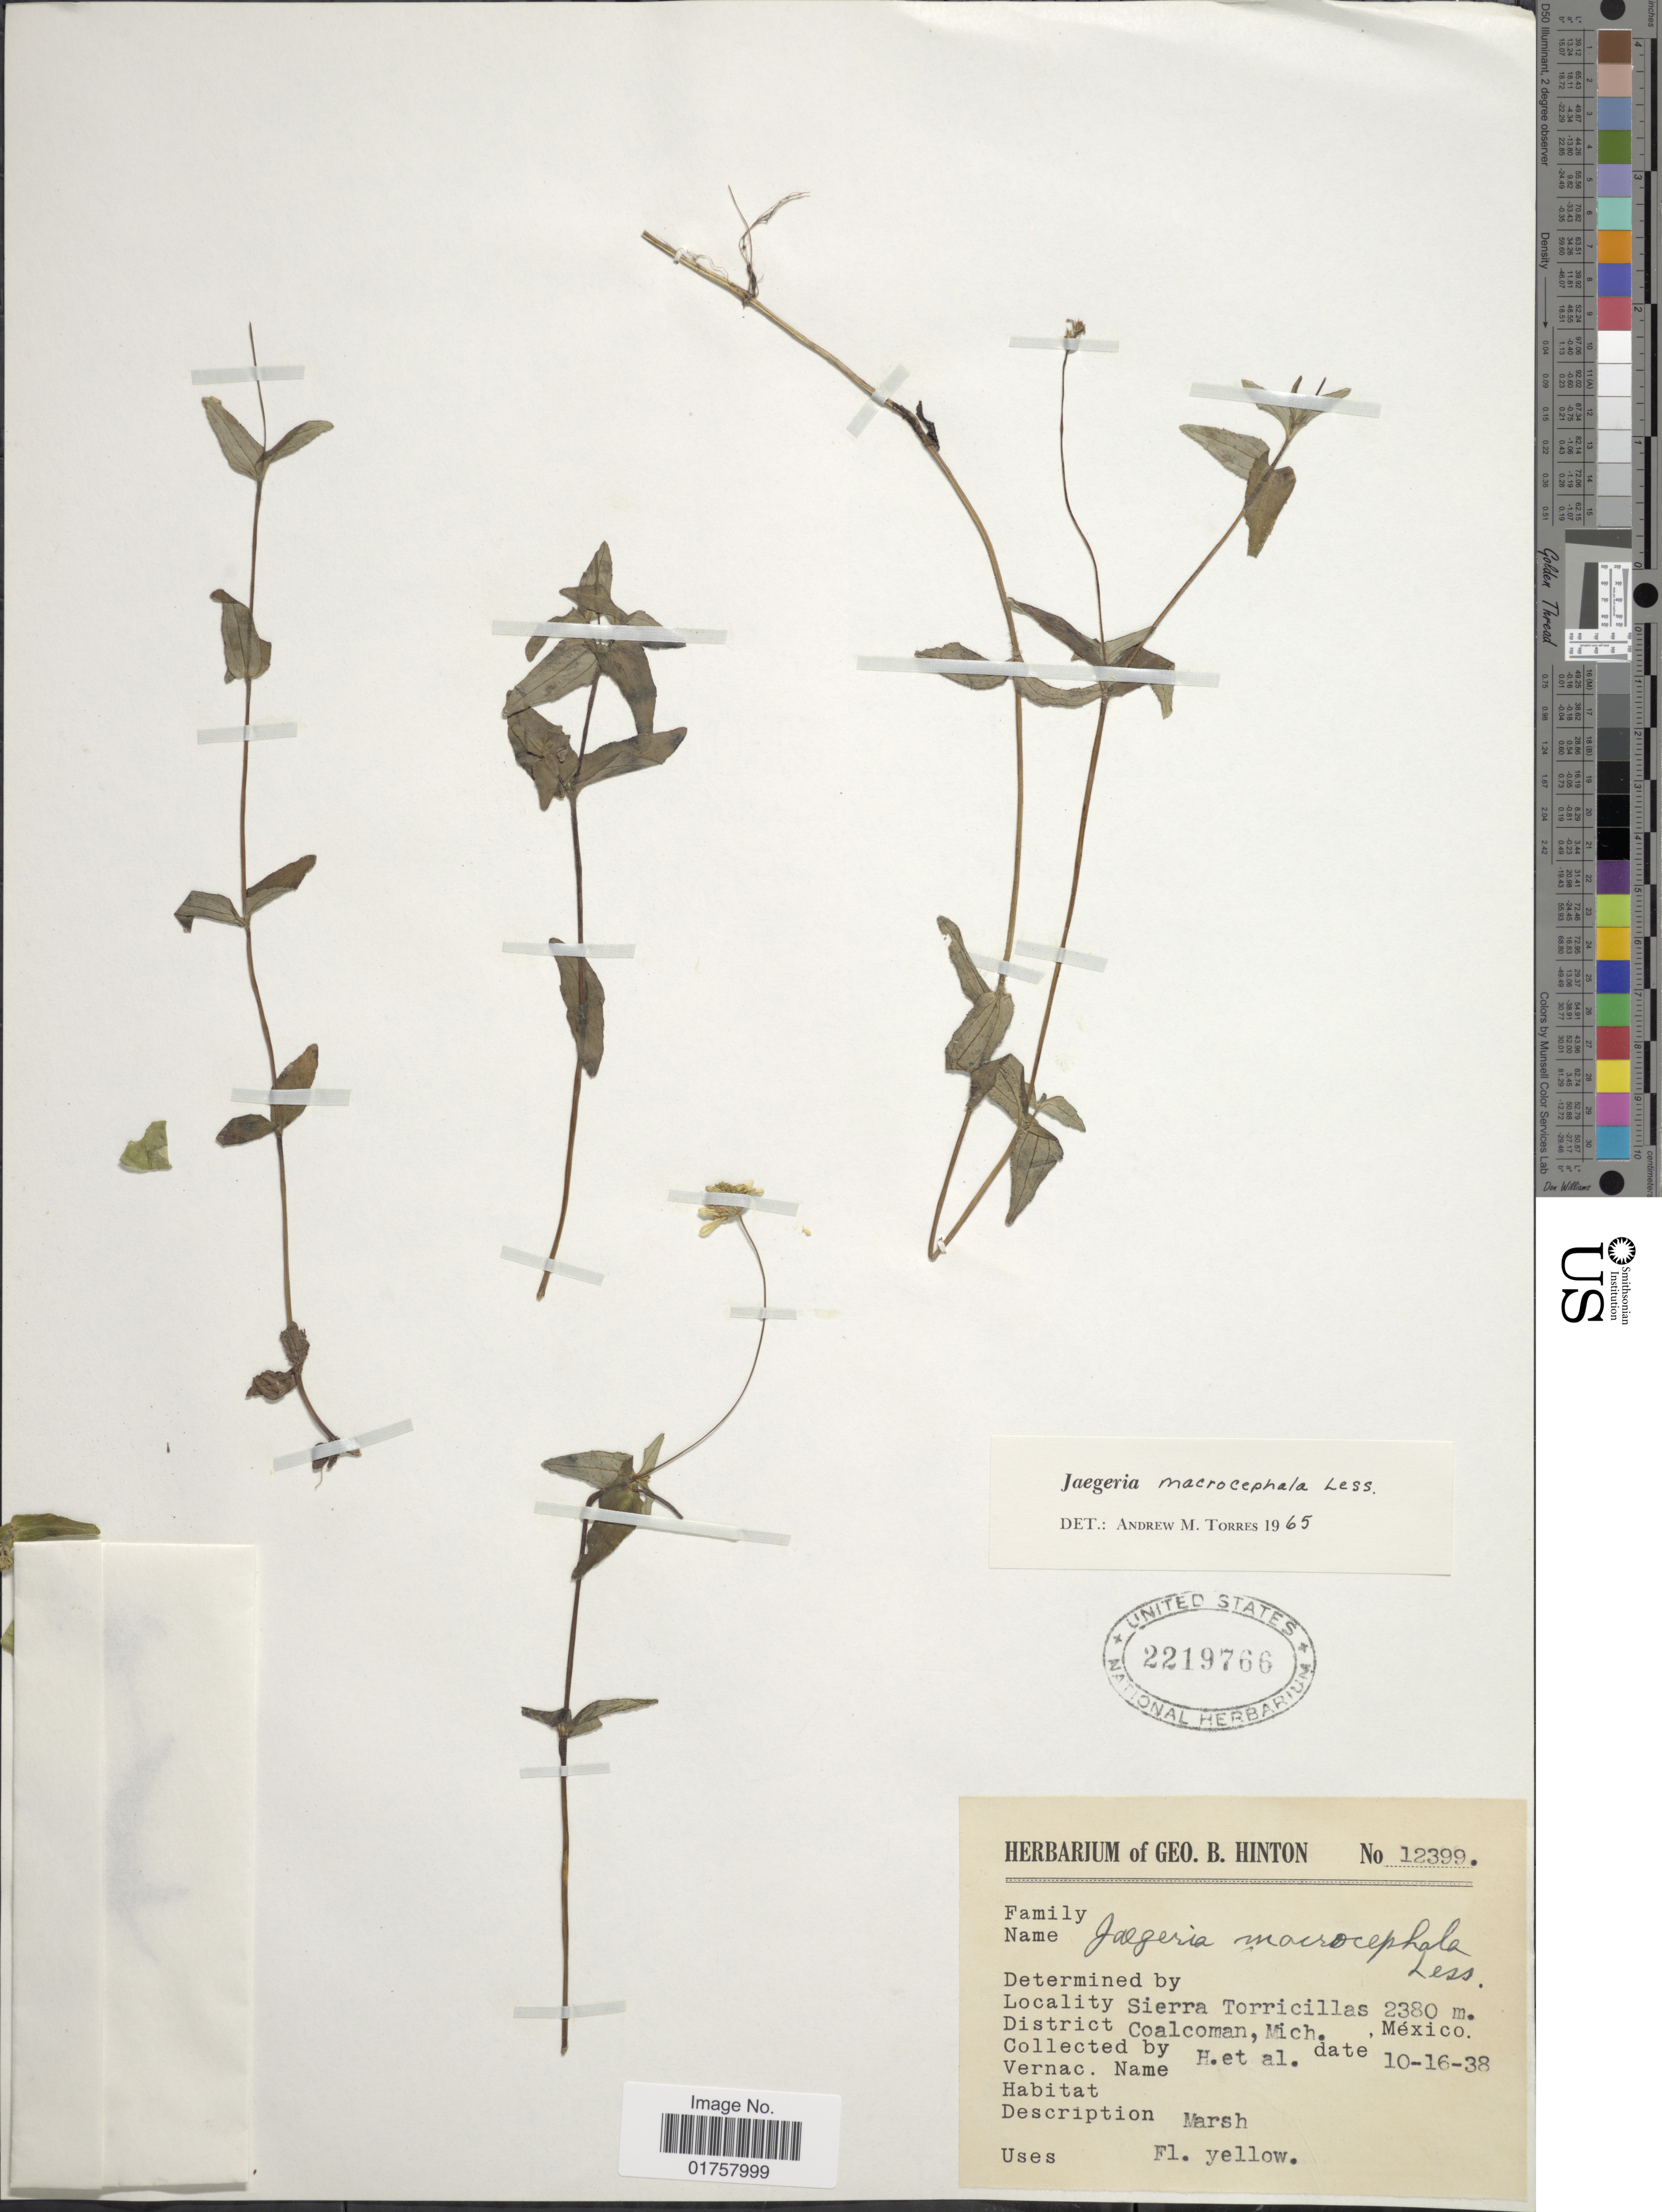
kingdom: Plantae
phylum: Tracheophyta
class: Magnoliopsida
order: Asterales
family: Asteraceae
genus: Jaegeria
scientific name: Jaegeria macrocephala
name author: Less.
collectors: G. B. Hinton & et al.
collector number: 12399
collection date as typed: Transcribed d/m/y: 16/10/38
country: Mexico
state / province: Michoacán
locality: Sierra Torricillas, District Coalcoman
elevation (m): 2380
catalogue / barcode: US 2219766